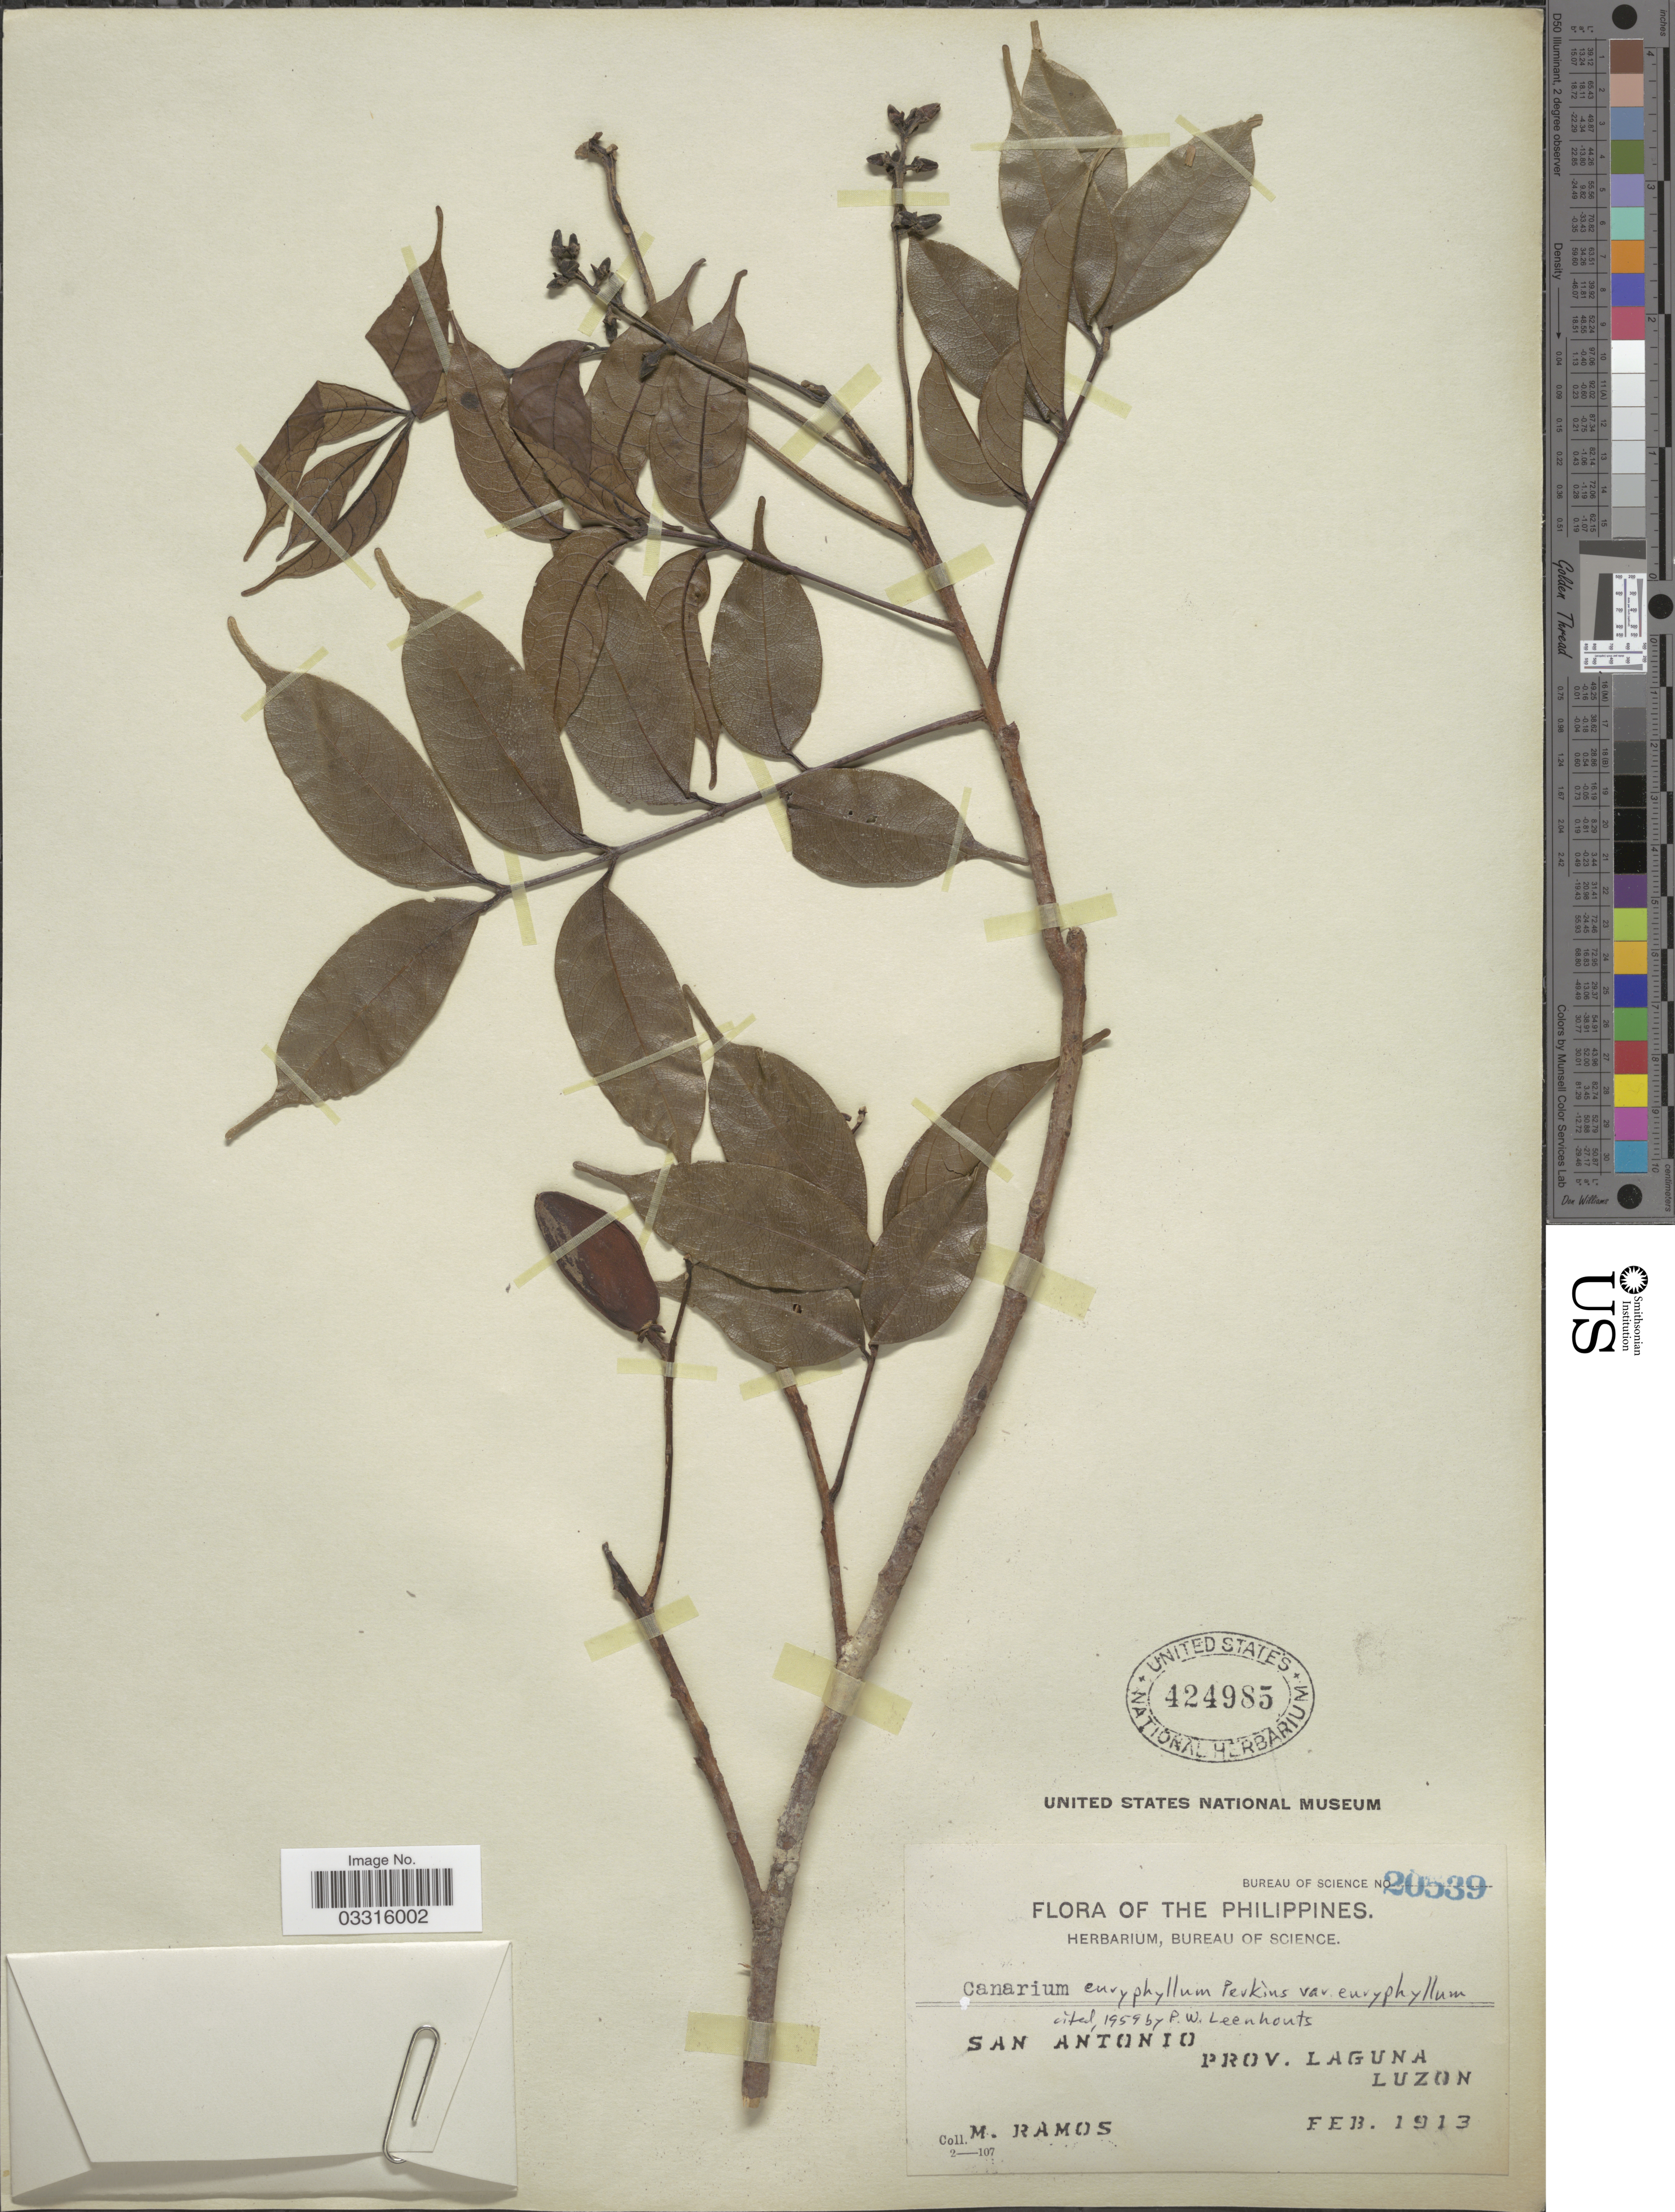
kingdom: Plantae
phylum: Tracheophyta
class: Magnoliopsida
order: Sapindales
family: Burseraceae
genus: Canarium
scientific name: Canarium euryphyllum var. euryphyllum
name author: G. Perkins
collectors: M. Ramos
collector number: Bureau of Science 20539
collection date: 1913-02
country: Philippines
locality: San Antonio, Prov. Laguna, Luzon.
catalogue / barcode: US 424985